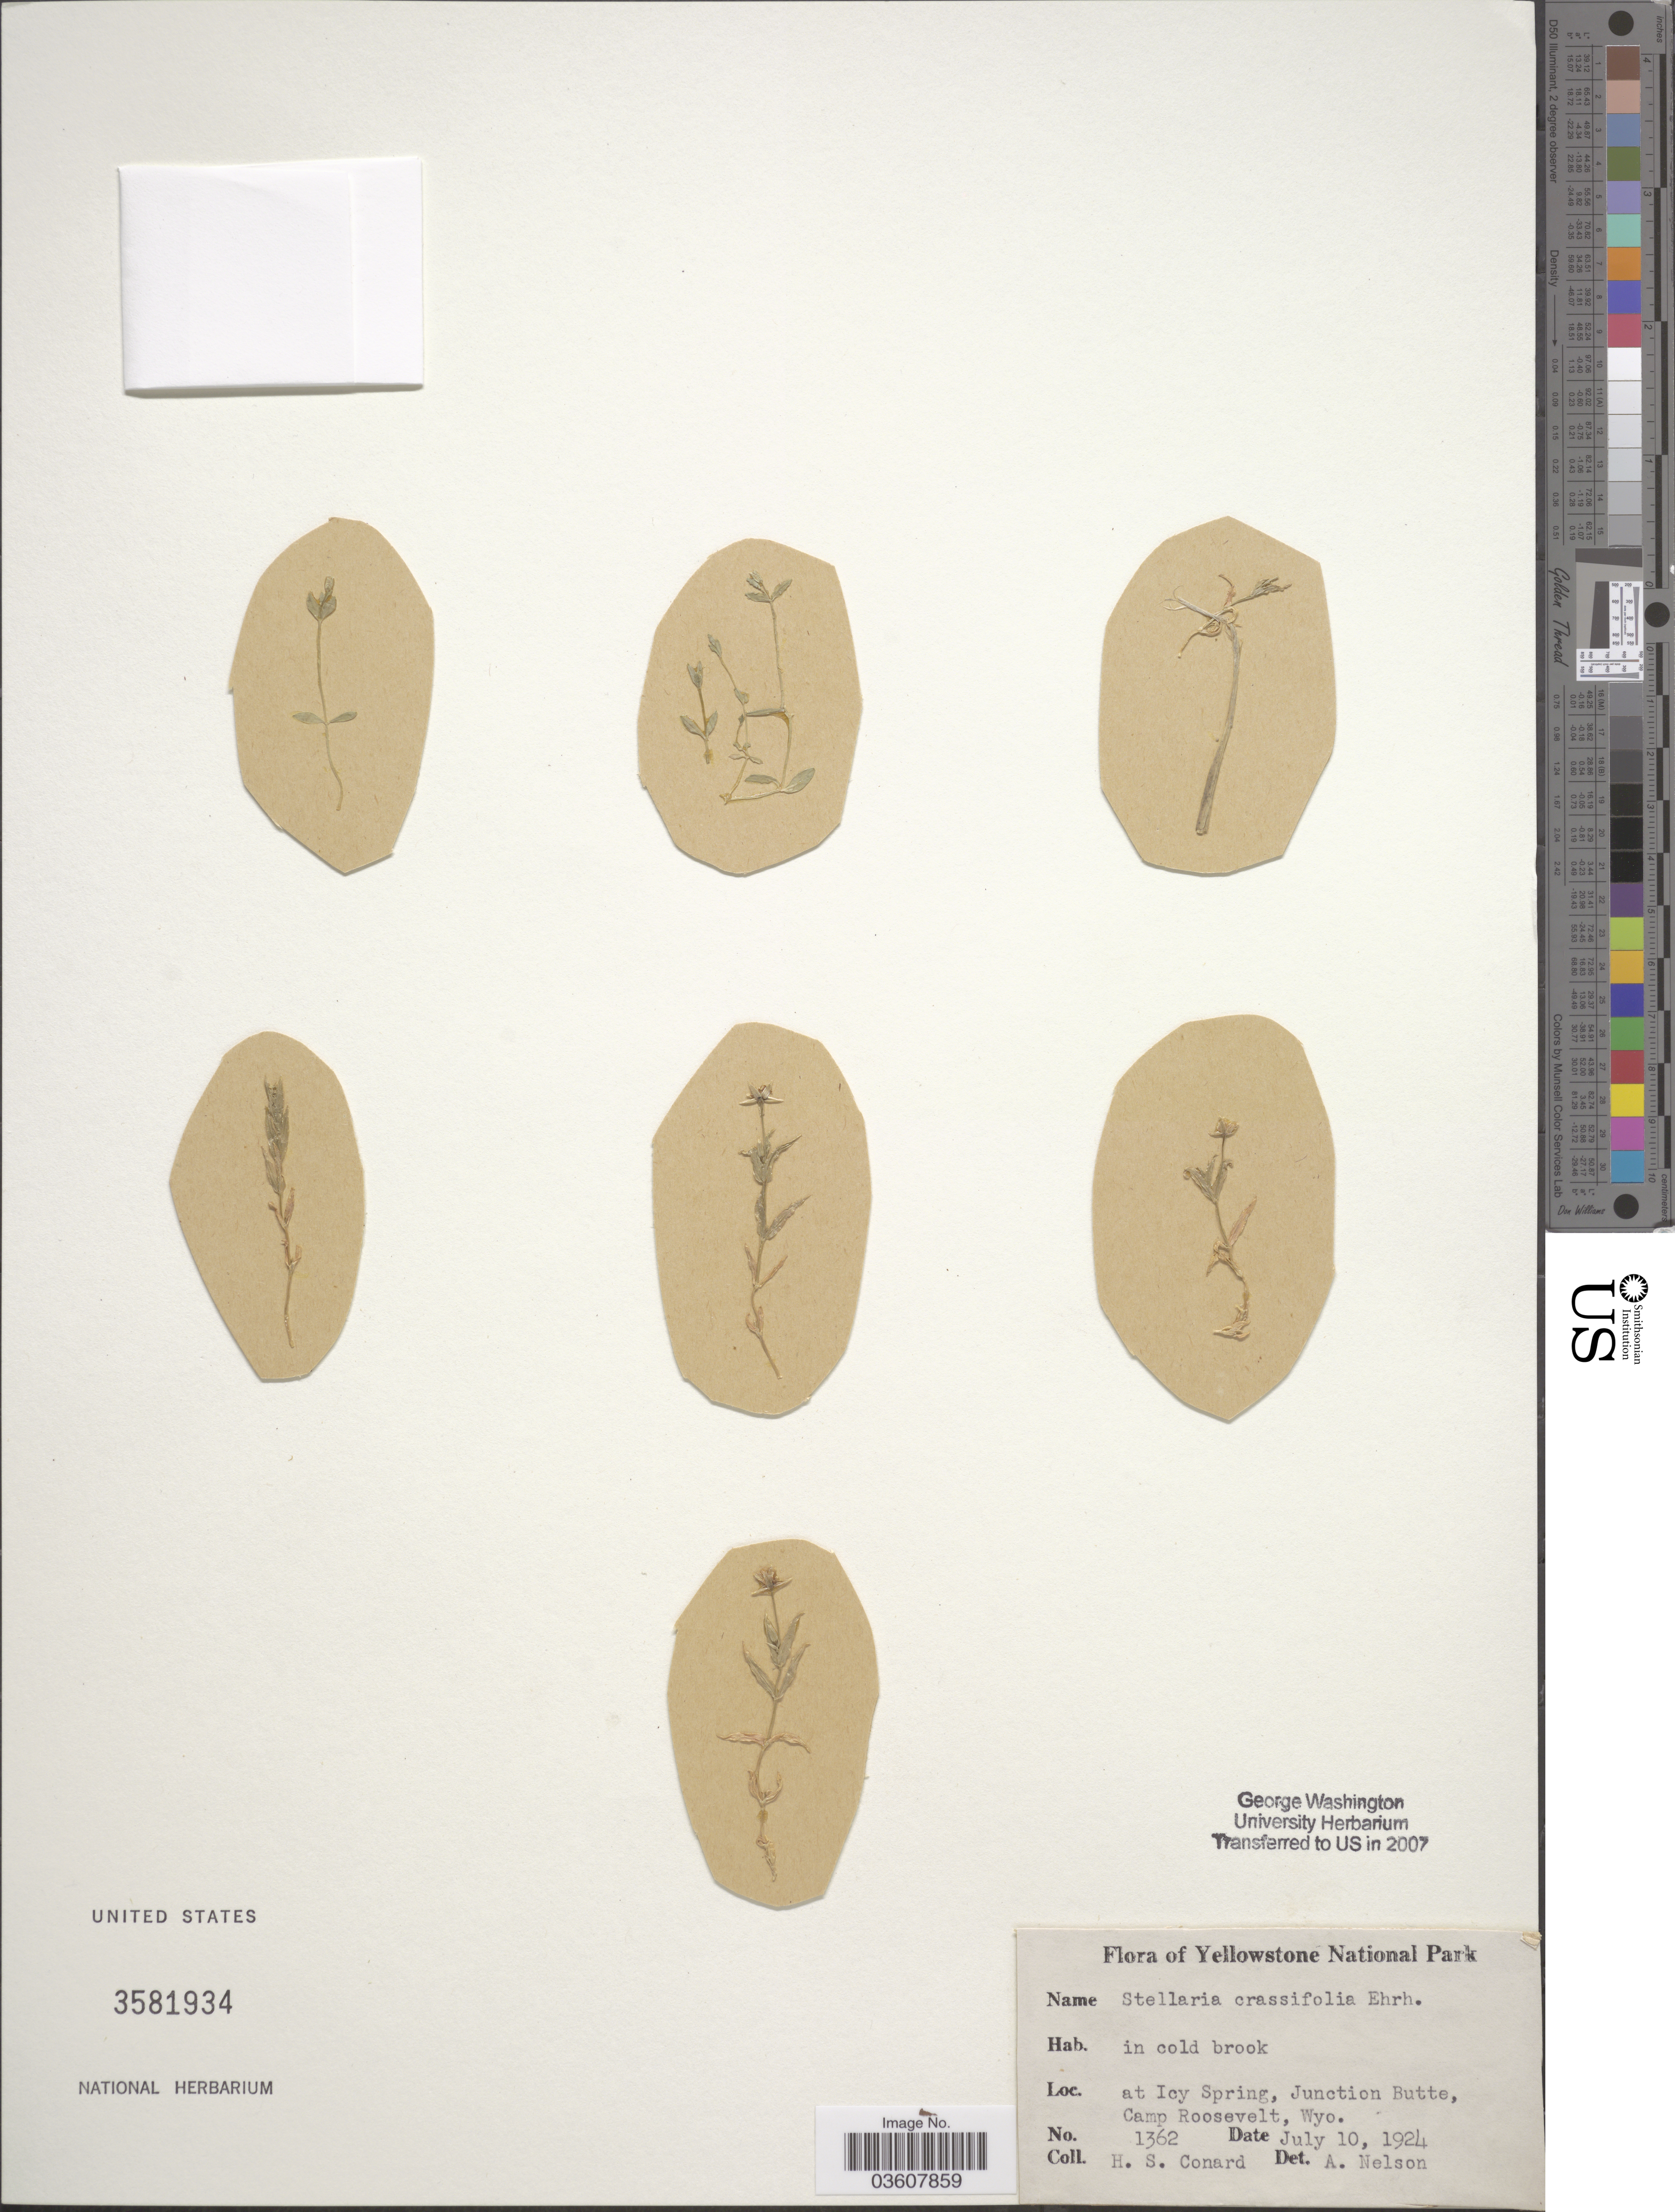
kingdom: Plantae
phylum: Tracheophyta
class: Magnoliopsida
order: Caryophyllales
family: Caryophyllaceae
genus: Stellaria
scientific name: Stellaria crassifolia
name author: Ehrh.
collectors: H. S. Conard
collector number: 1362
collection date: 1924-07-10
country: United States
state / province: Wyoming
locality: Yellowstone National Park. At Icy Spring, Junction Butte, Camp Roosevelt.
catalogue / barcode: US 3581934